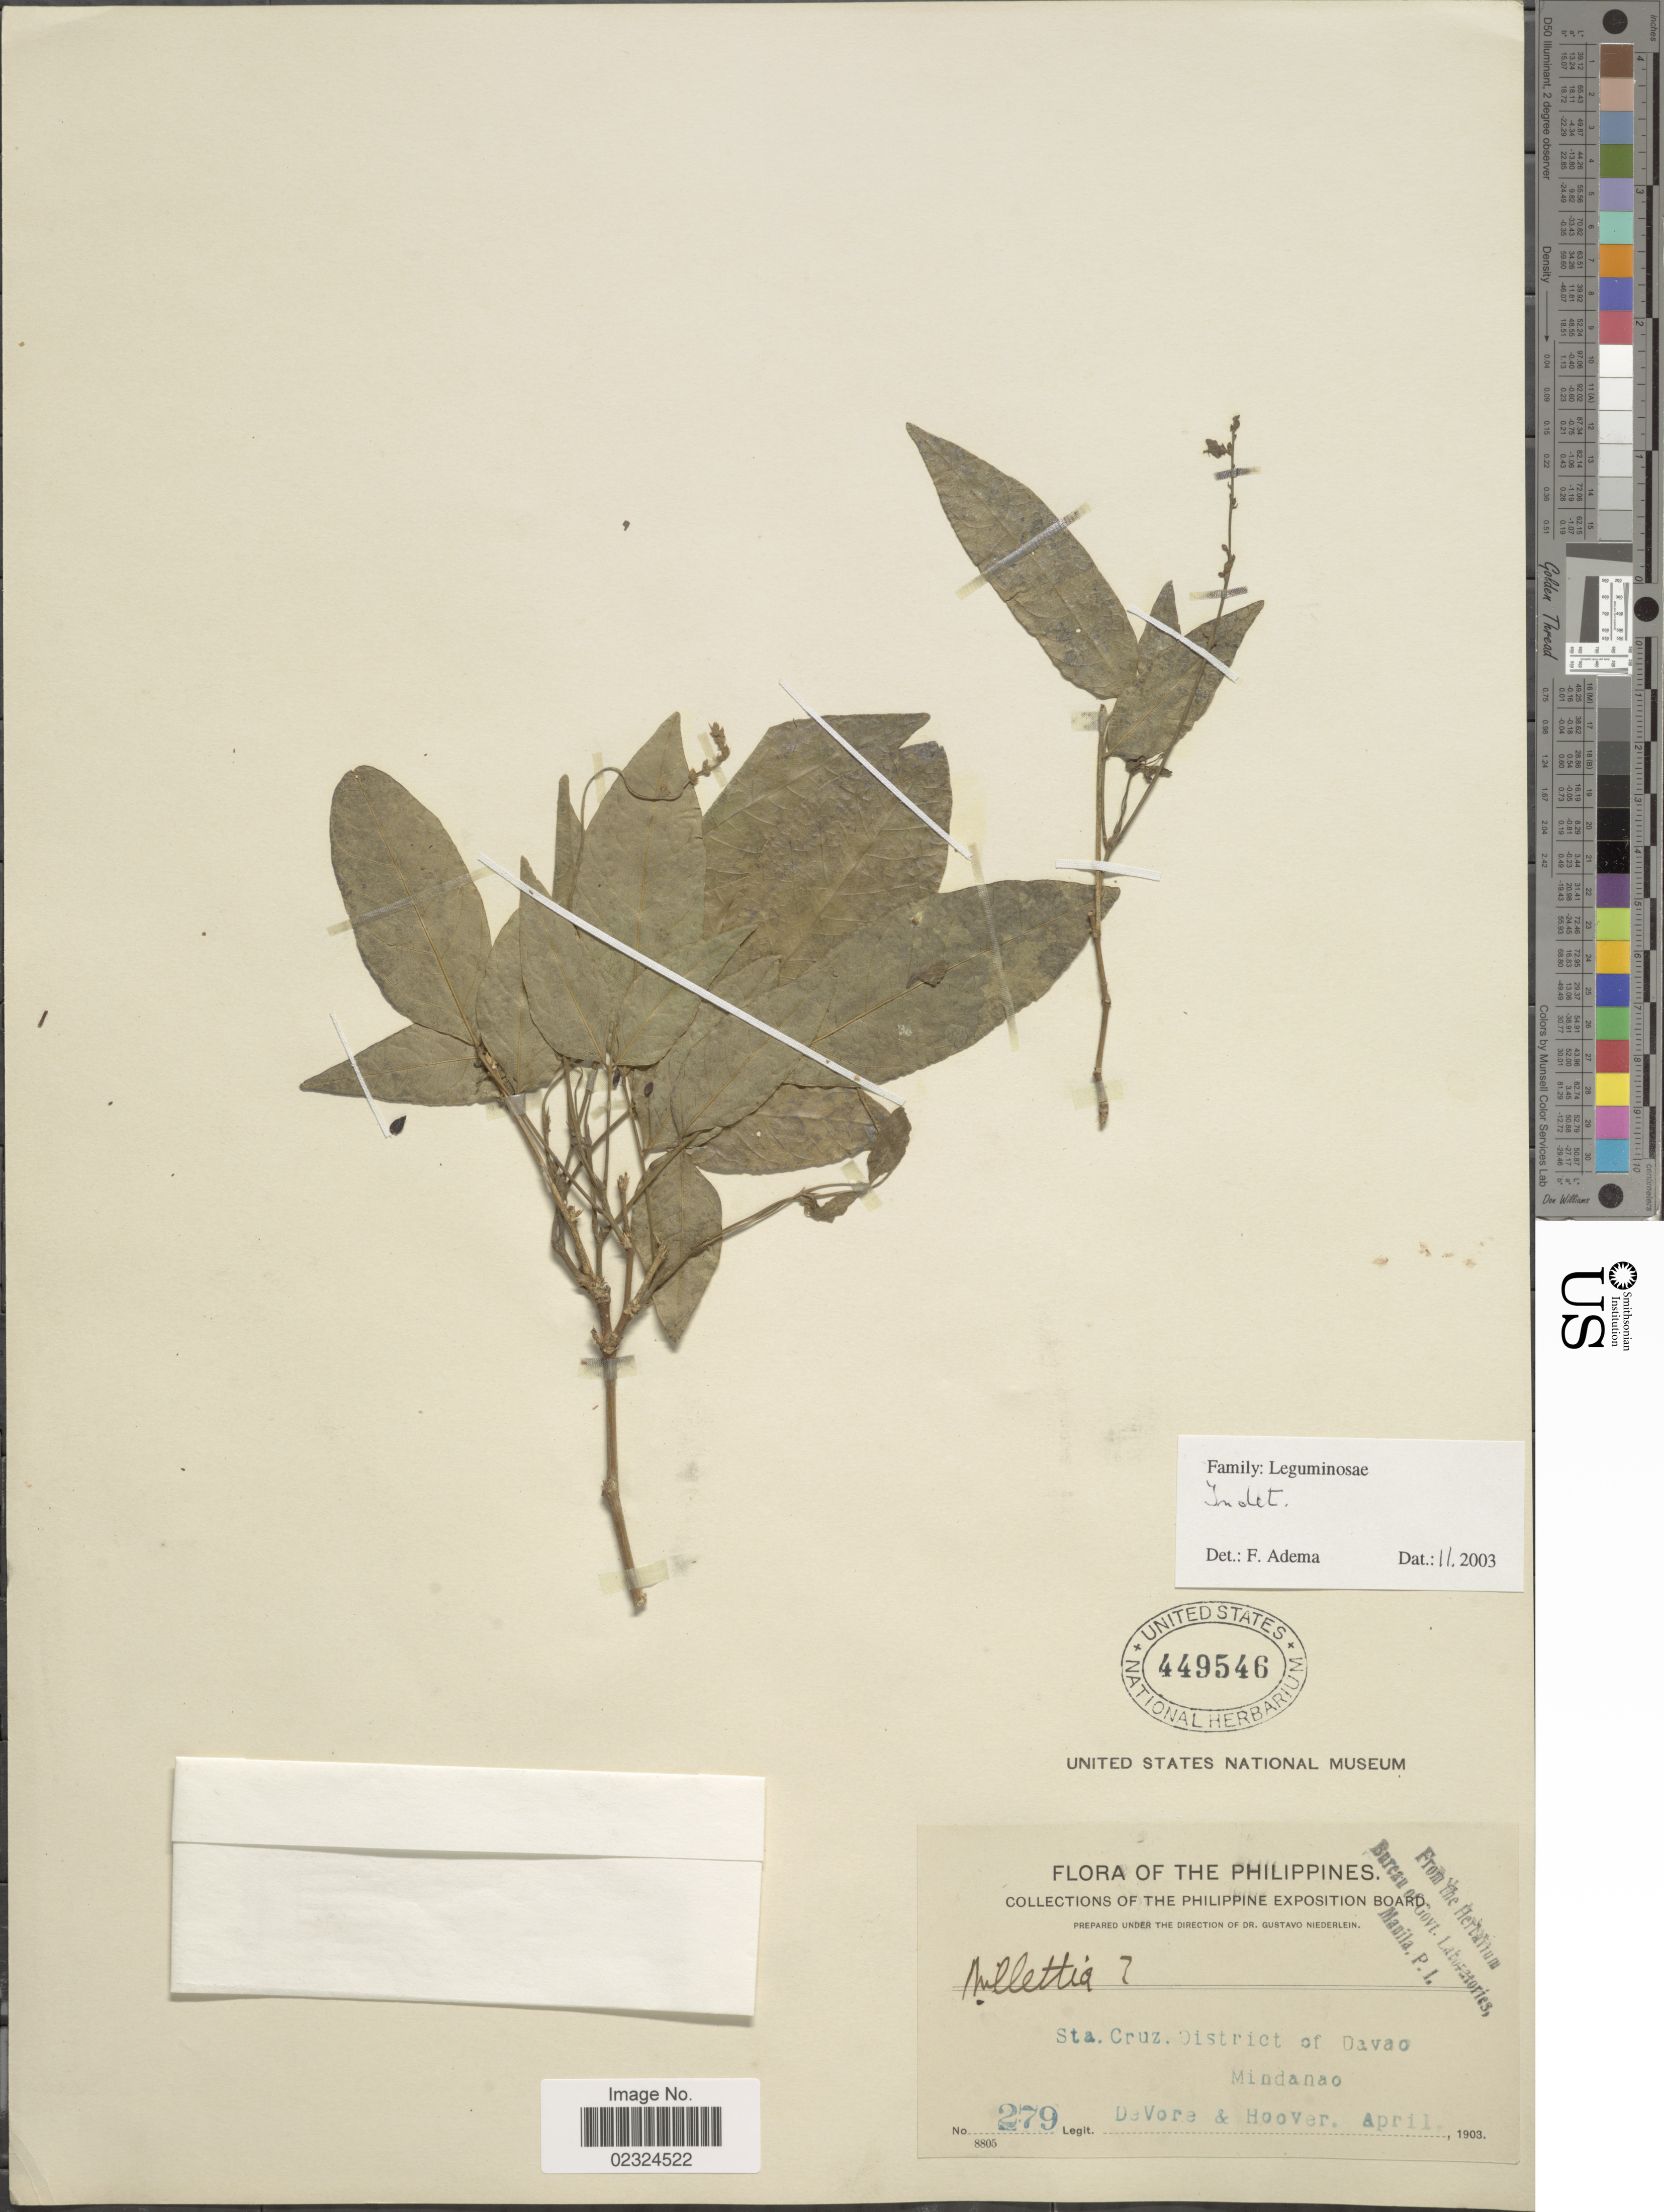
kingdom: Plantae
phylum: Tracheophyta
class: Magnoliopsida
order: Fabales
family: Fabaceae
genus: Millettia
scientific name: Millettia sp.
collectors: -. DeVore & -- Hoover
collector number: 279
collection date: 1903-04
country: Philippines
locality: Sta. Cruz. District of Davao. Mindanao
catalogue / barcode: US 449546